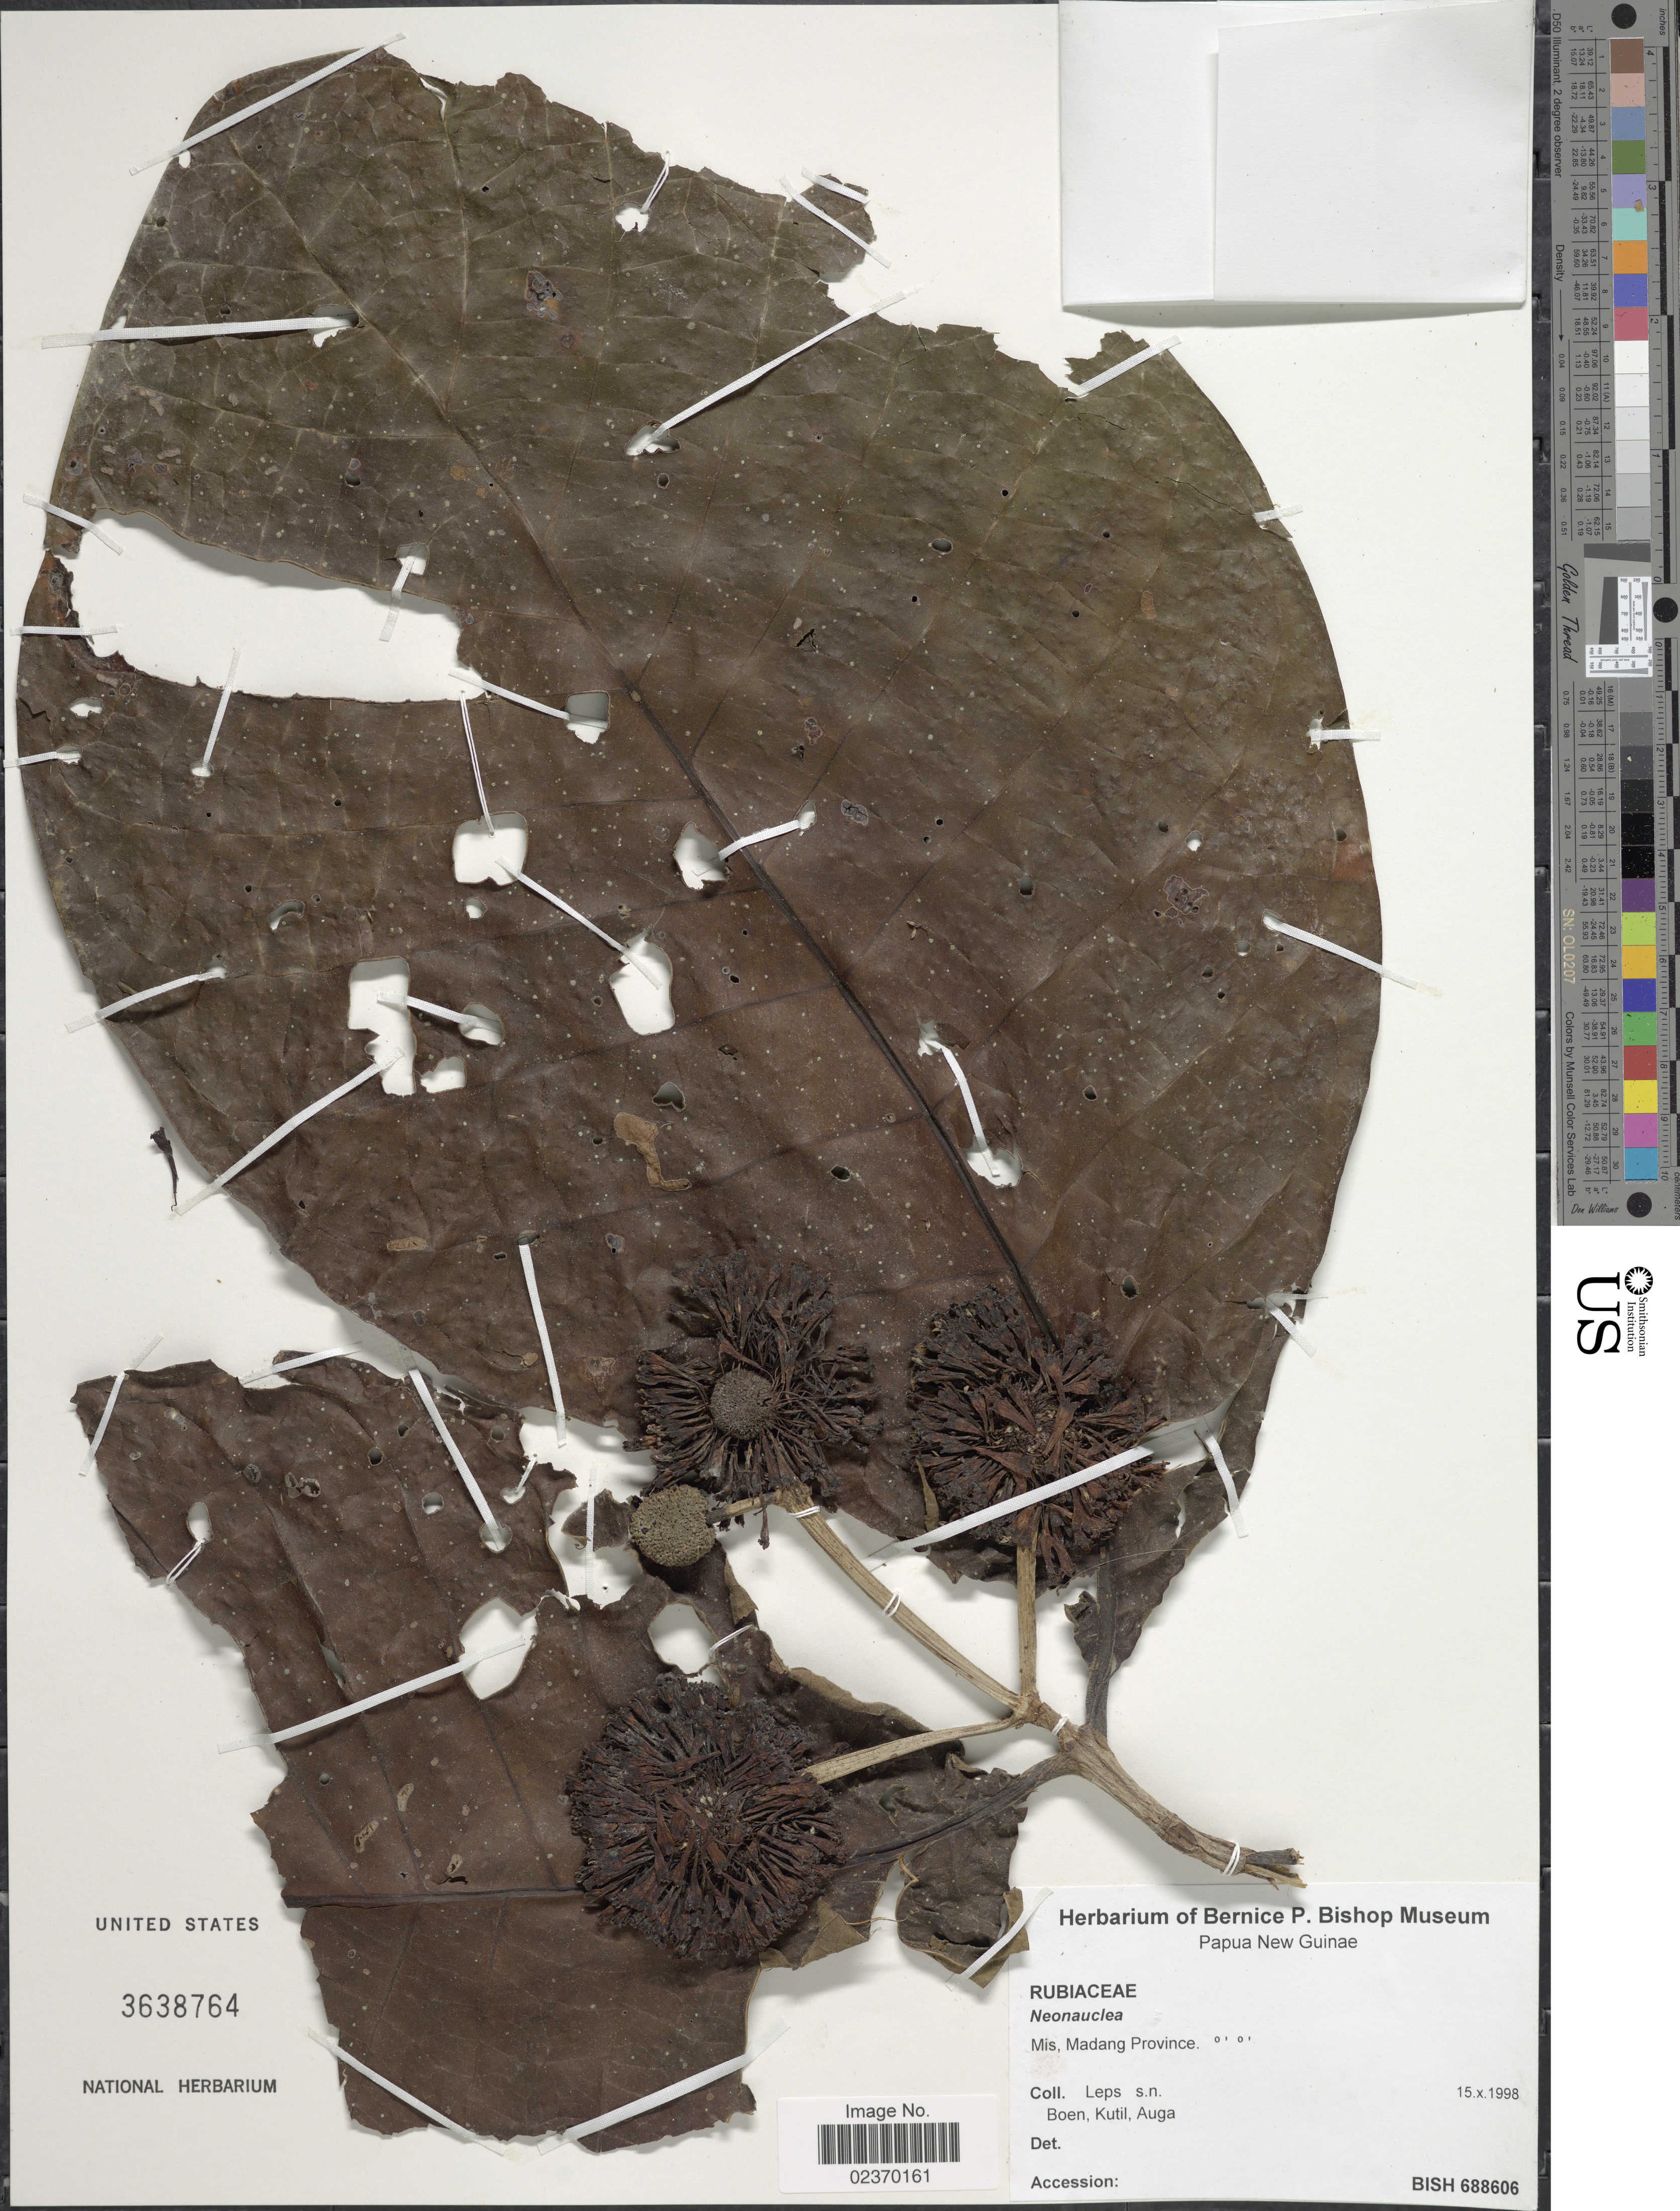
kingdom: Plantae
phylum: Tracheophyta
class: Magnoliopsida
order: Gentianales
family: Rubiaceae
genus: Neonauclea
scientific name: Neonauclea sp.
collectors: Leps, Boen, Kutil & Auga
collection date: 1998-10-15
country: Papua New Guinea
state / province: Madang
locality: Mis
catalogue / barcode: US 3638764